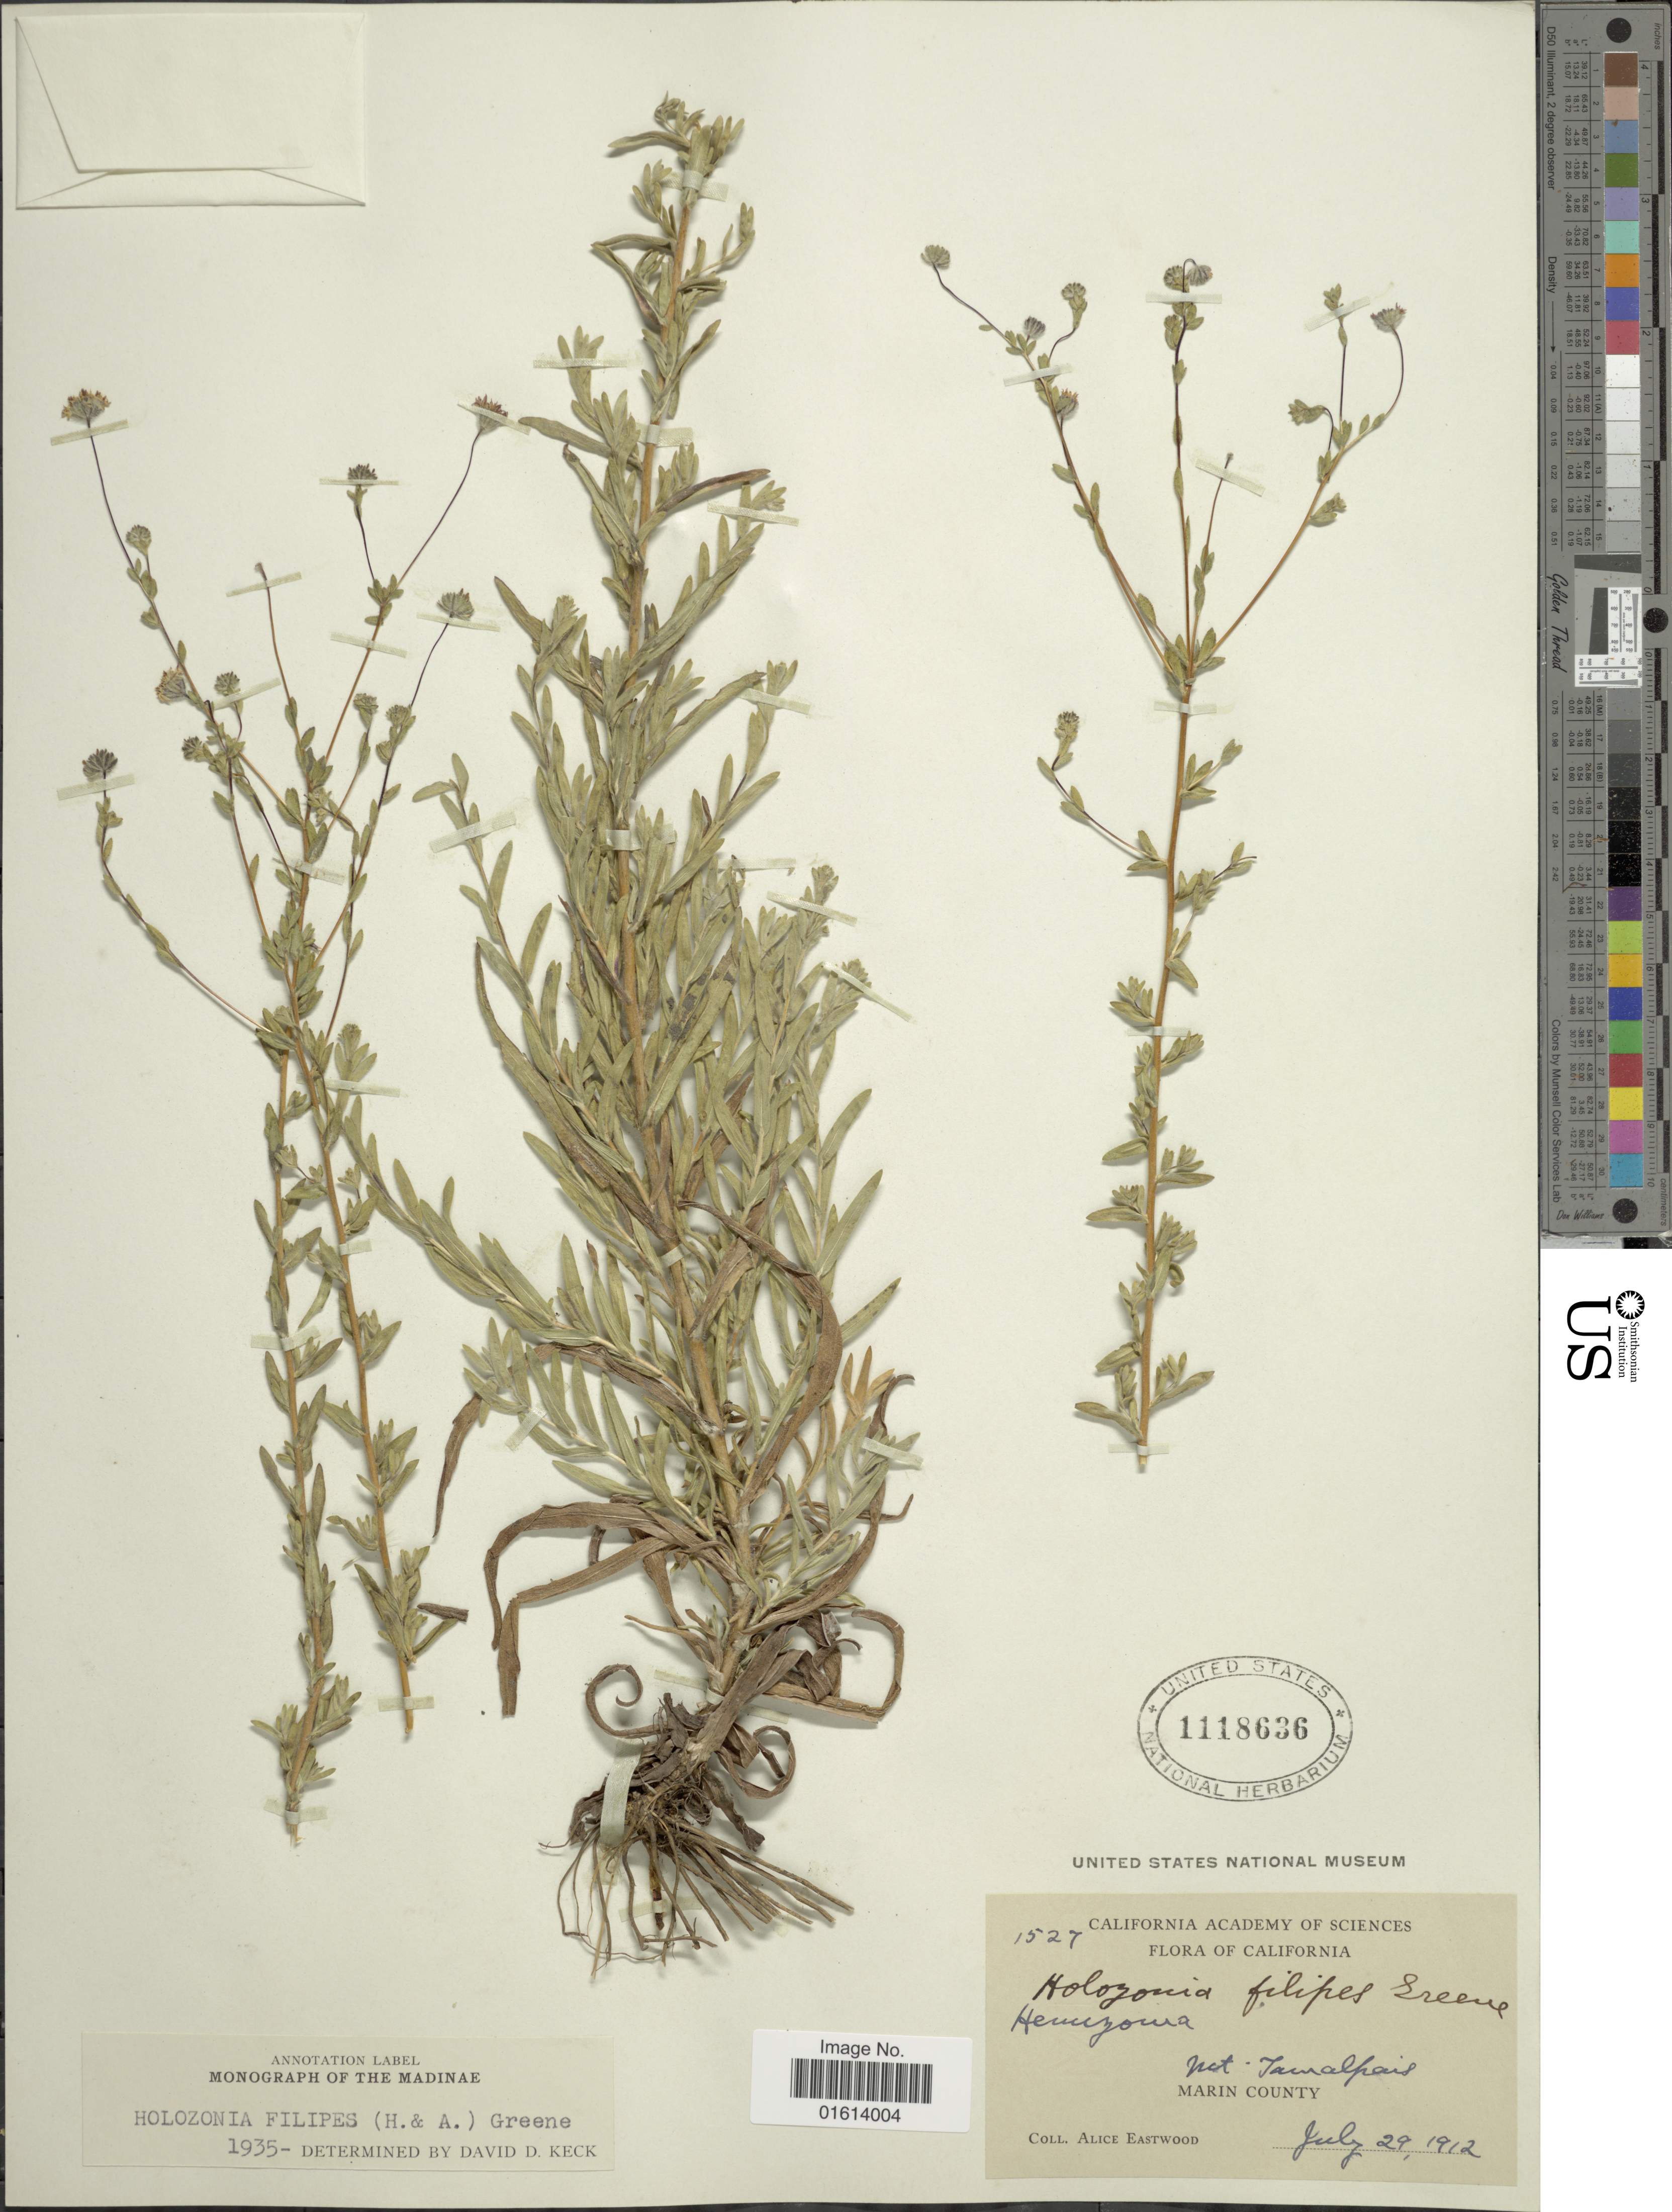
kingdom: Plantae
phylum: Tracheophyta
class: Magnoliopsida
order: Asterales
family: Asteraceae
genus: Holozonia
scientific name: Holozonia filipes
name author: (Hook. & Arn.) Greene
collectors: A. Eastwood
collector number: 1527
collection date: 1912-07-29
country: United States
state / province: California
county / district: Marin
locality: Mt. Tamalpais, Marin County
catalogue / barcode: US 1118636